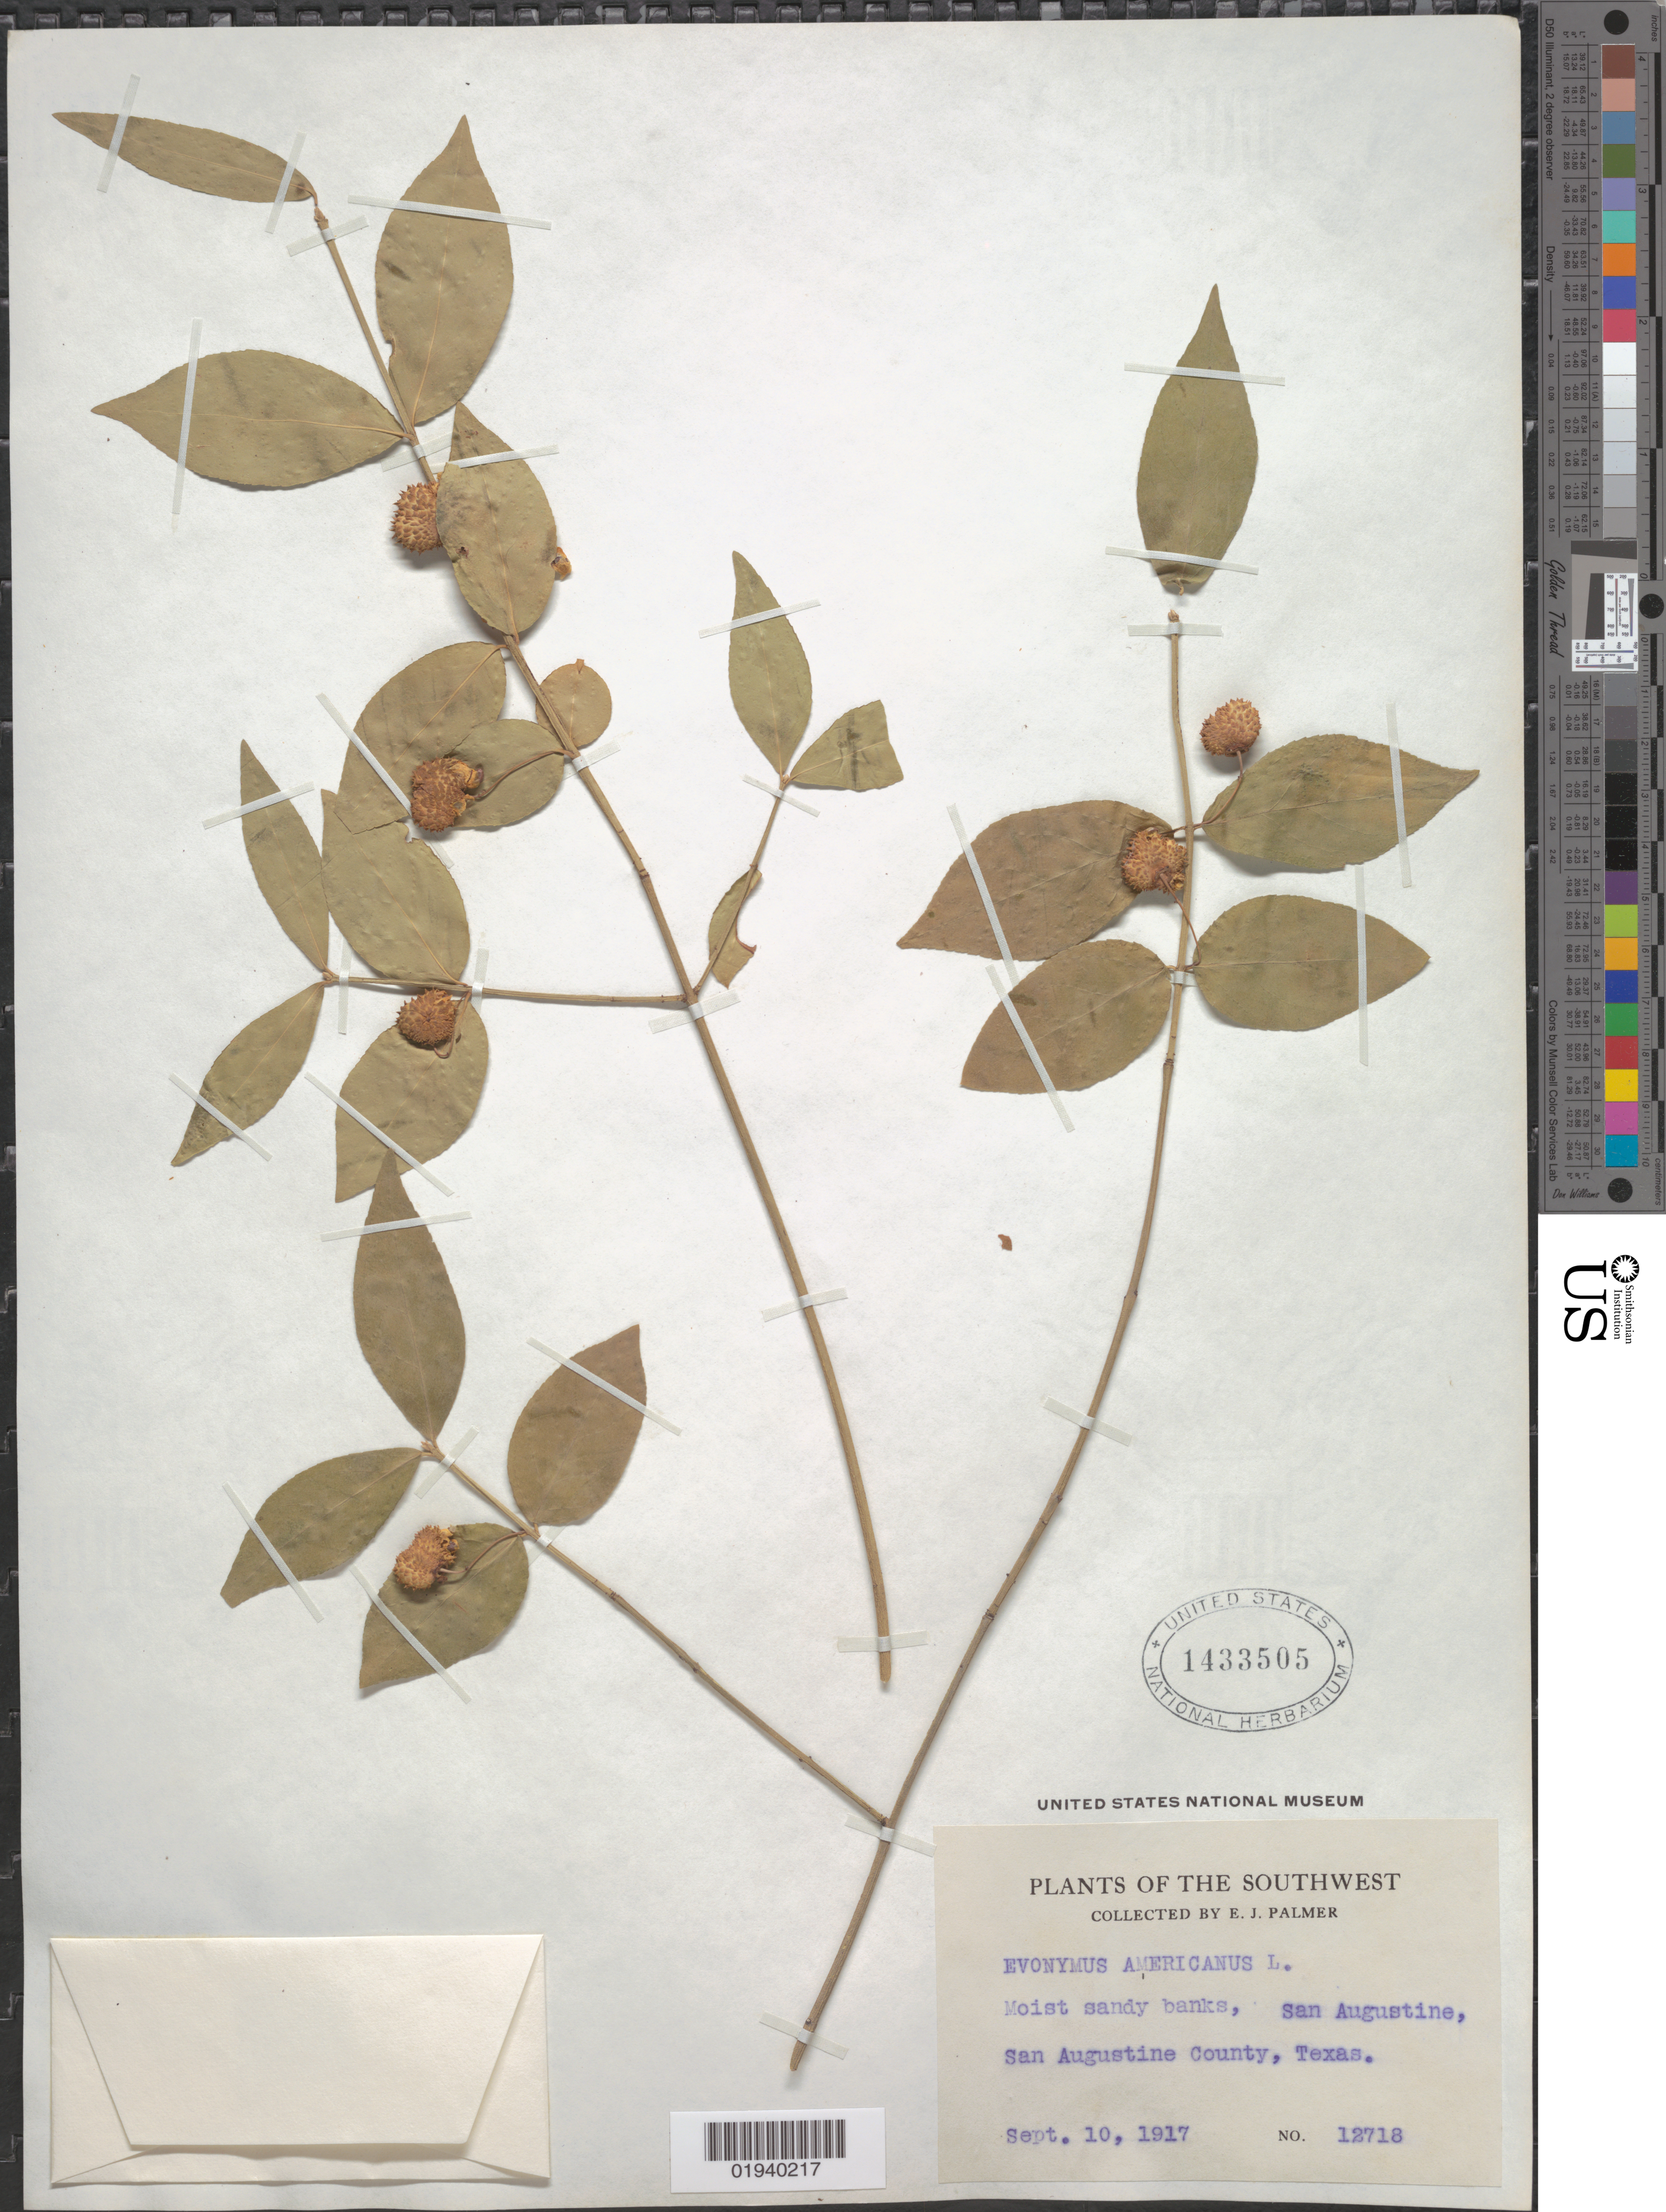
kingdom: Plantae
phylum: Tracheophyta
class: Magnoliopsida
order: Celastrales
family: Celastraceae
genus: Euonymus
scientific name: Euonymus americanus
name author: L.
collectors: E. J. Palmer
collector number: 12718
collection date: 1917-09-10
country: United States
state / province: Texas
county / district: San Augustine County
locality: San Augustine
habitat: Moist sandy banks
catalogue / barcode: US 1433505